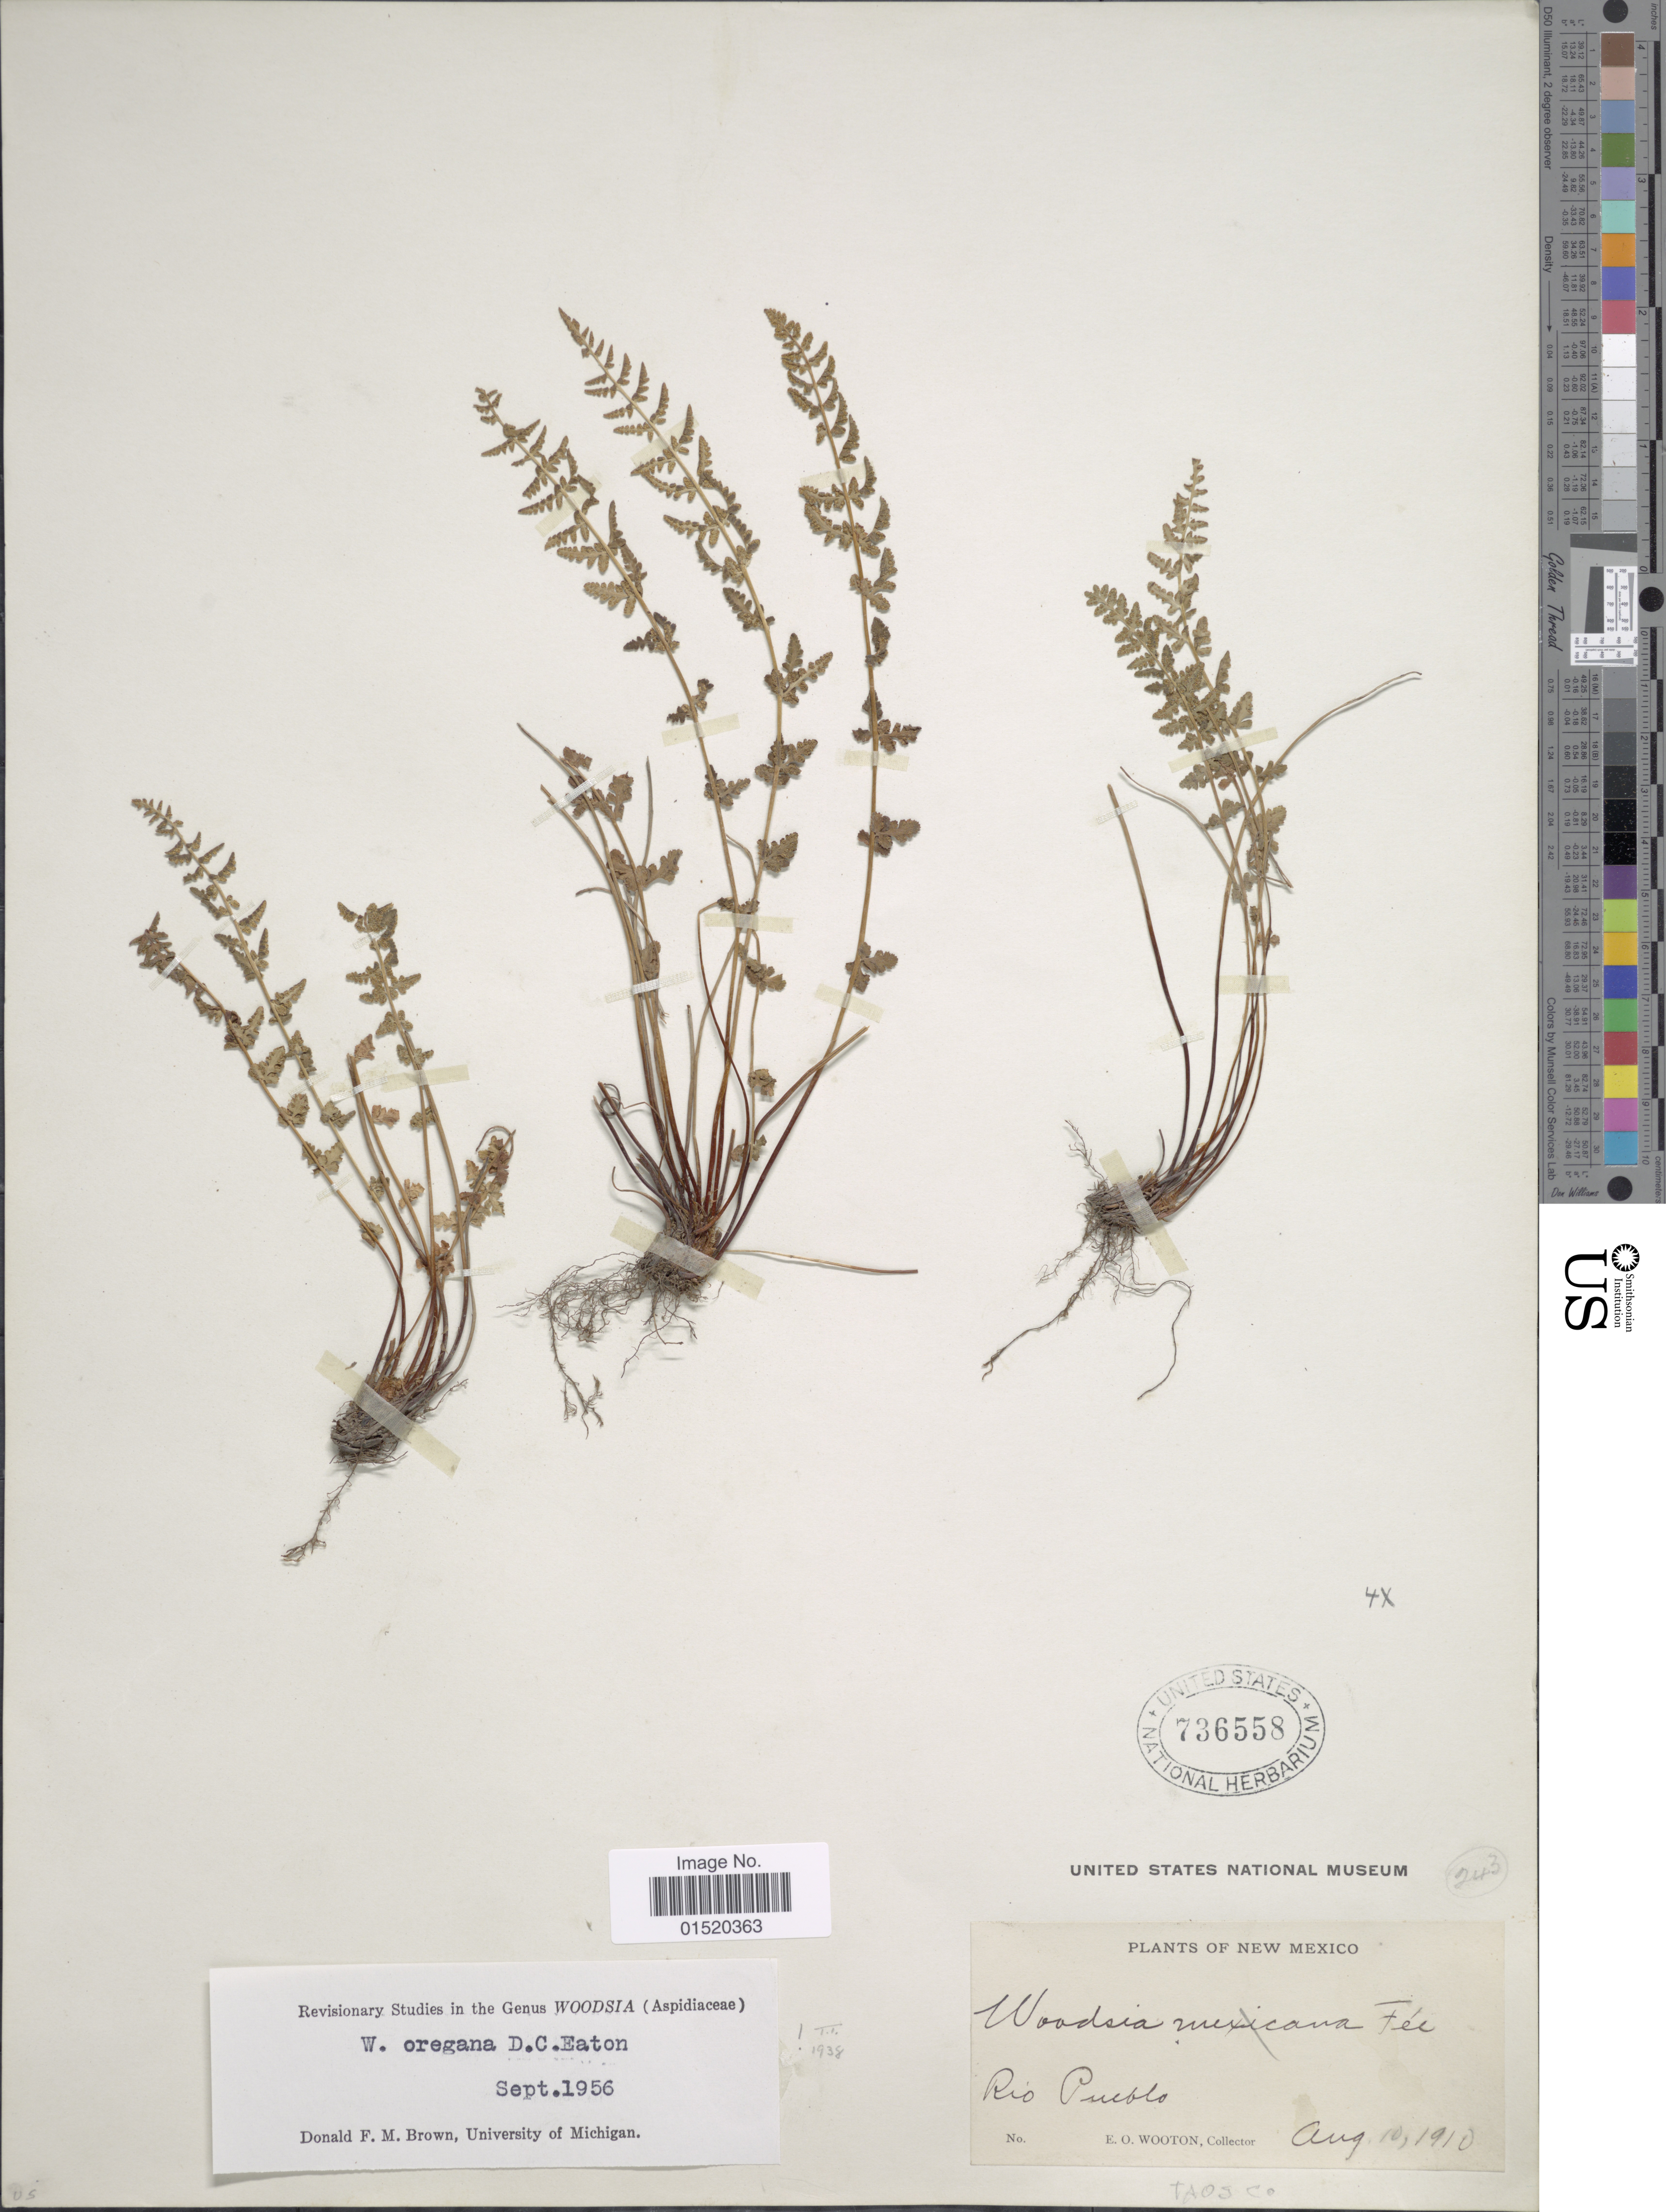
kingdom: Plantae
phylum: Tracheophyta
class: Polypodiopsida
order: Polypodiales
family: Woodsiaceae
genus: Woodsia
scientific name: Woodsia oregana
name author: D.C. Eaton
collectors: E. O. Wooton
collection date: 1910-08-10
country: United States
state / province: New Mexico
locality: Rio Pueblo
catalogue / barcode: US 736558